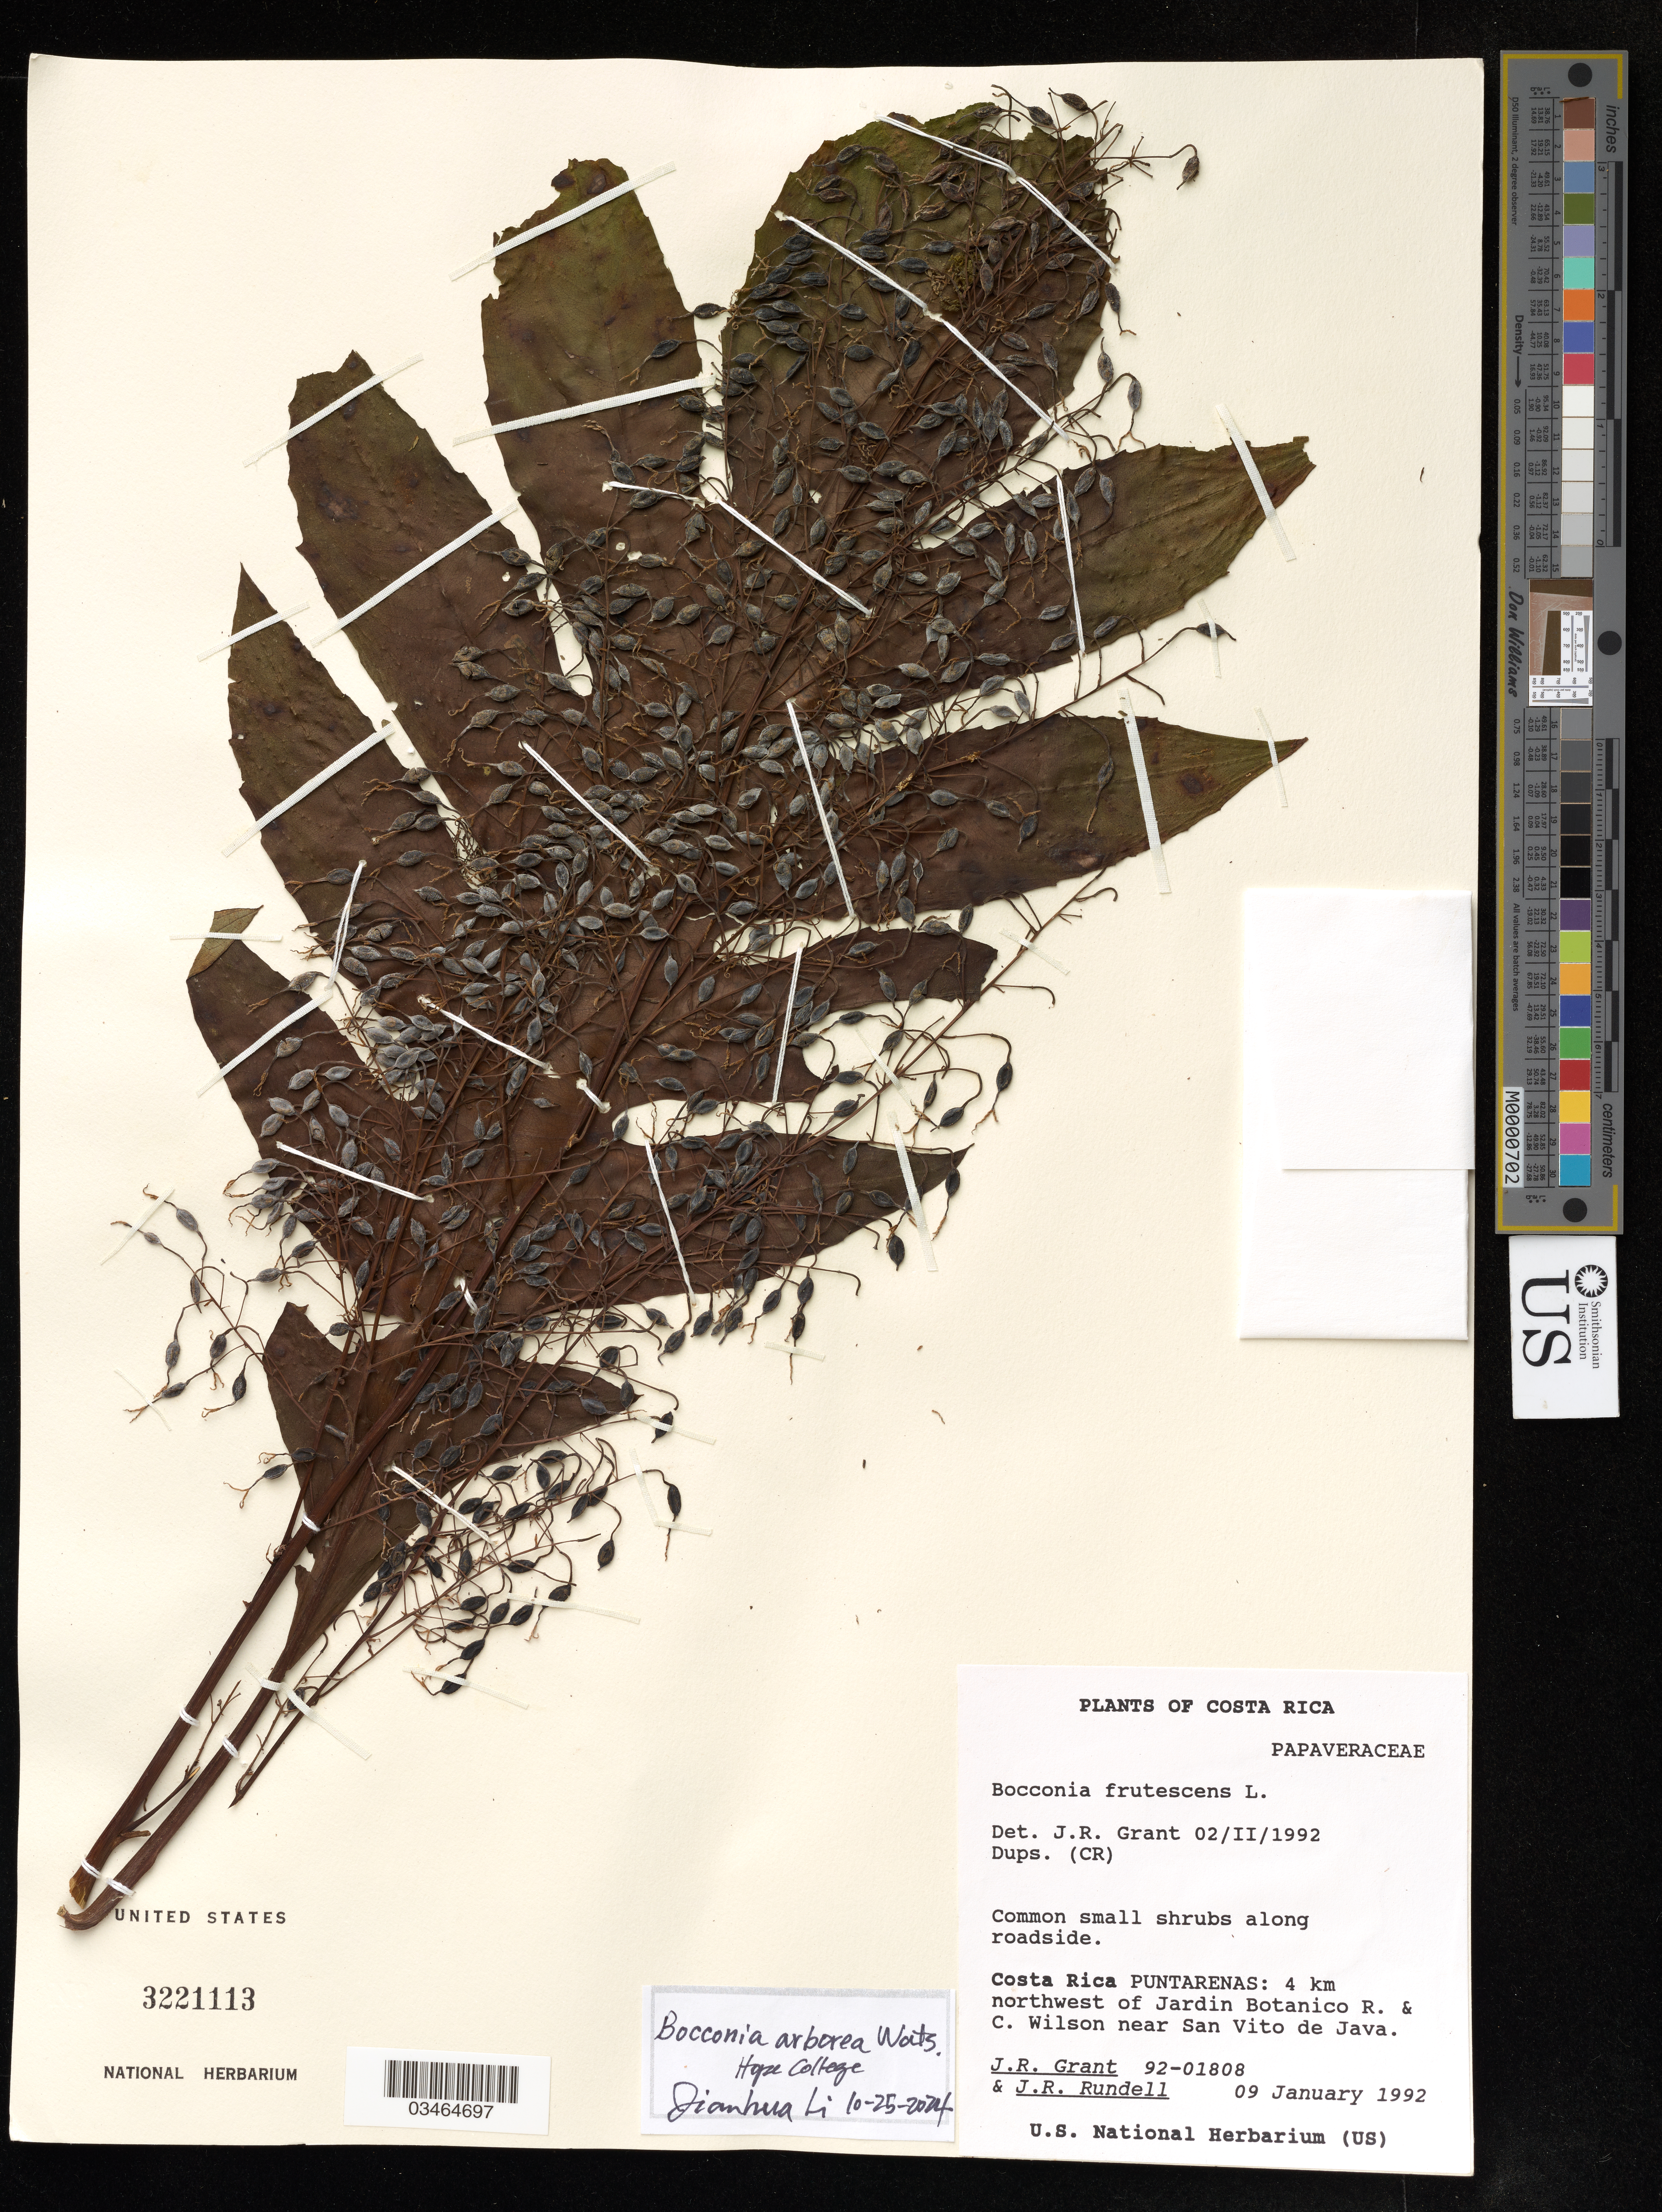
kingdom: Plantae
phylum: Tracheophyta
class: Magnoliopsida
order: Ranunculales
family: Papaveraceae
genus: Bocconia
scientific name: Bocconia arborea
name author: S. Watson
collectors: J. Grant & J. R. Rundell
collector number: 92-01808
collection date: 1992-01-09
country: Costa Rica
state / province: Puntarenas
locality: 4 km northwest of Jardin Botanico R. & C. Wilson near San Vito de Java.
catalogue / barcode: US 3221113